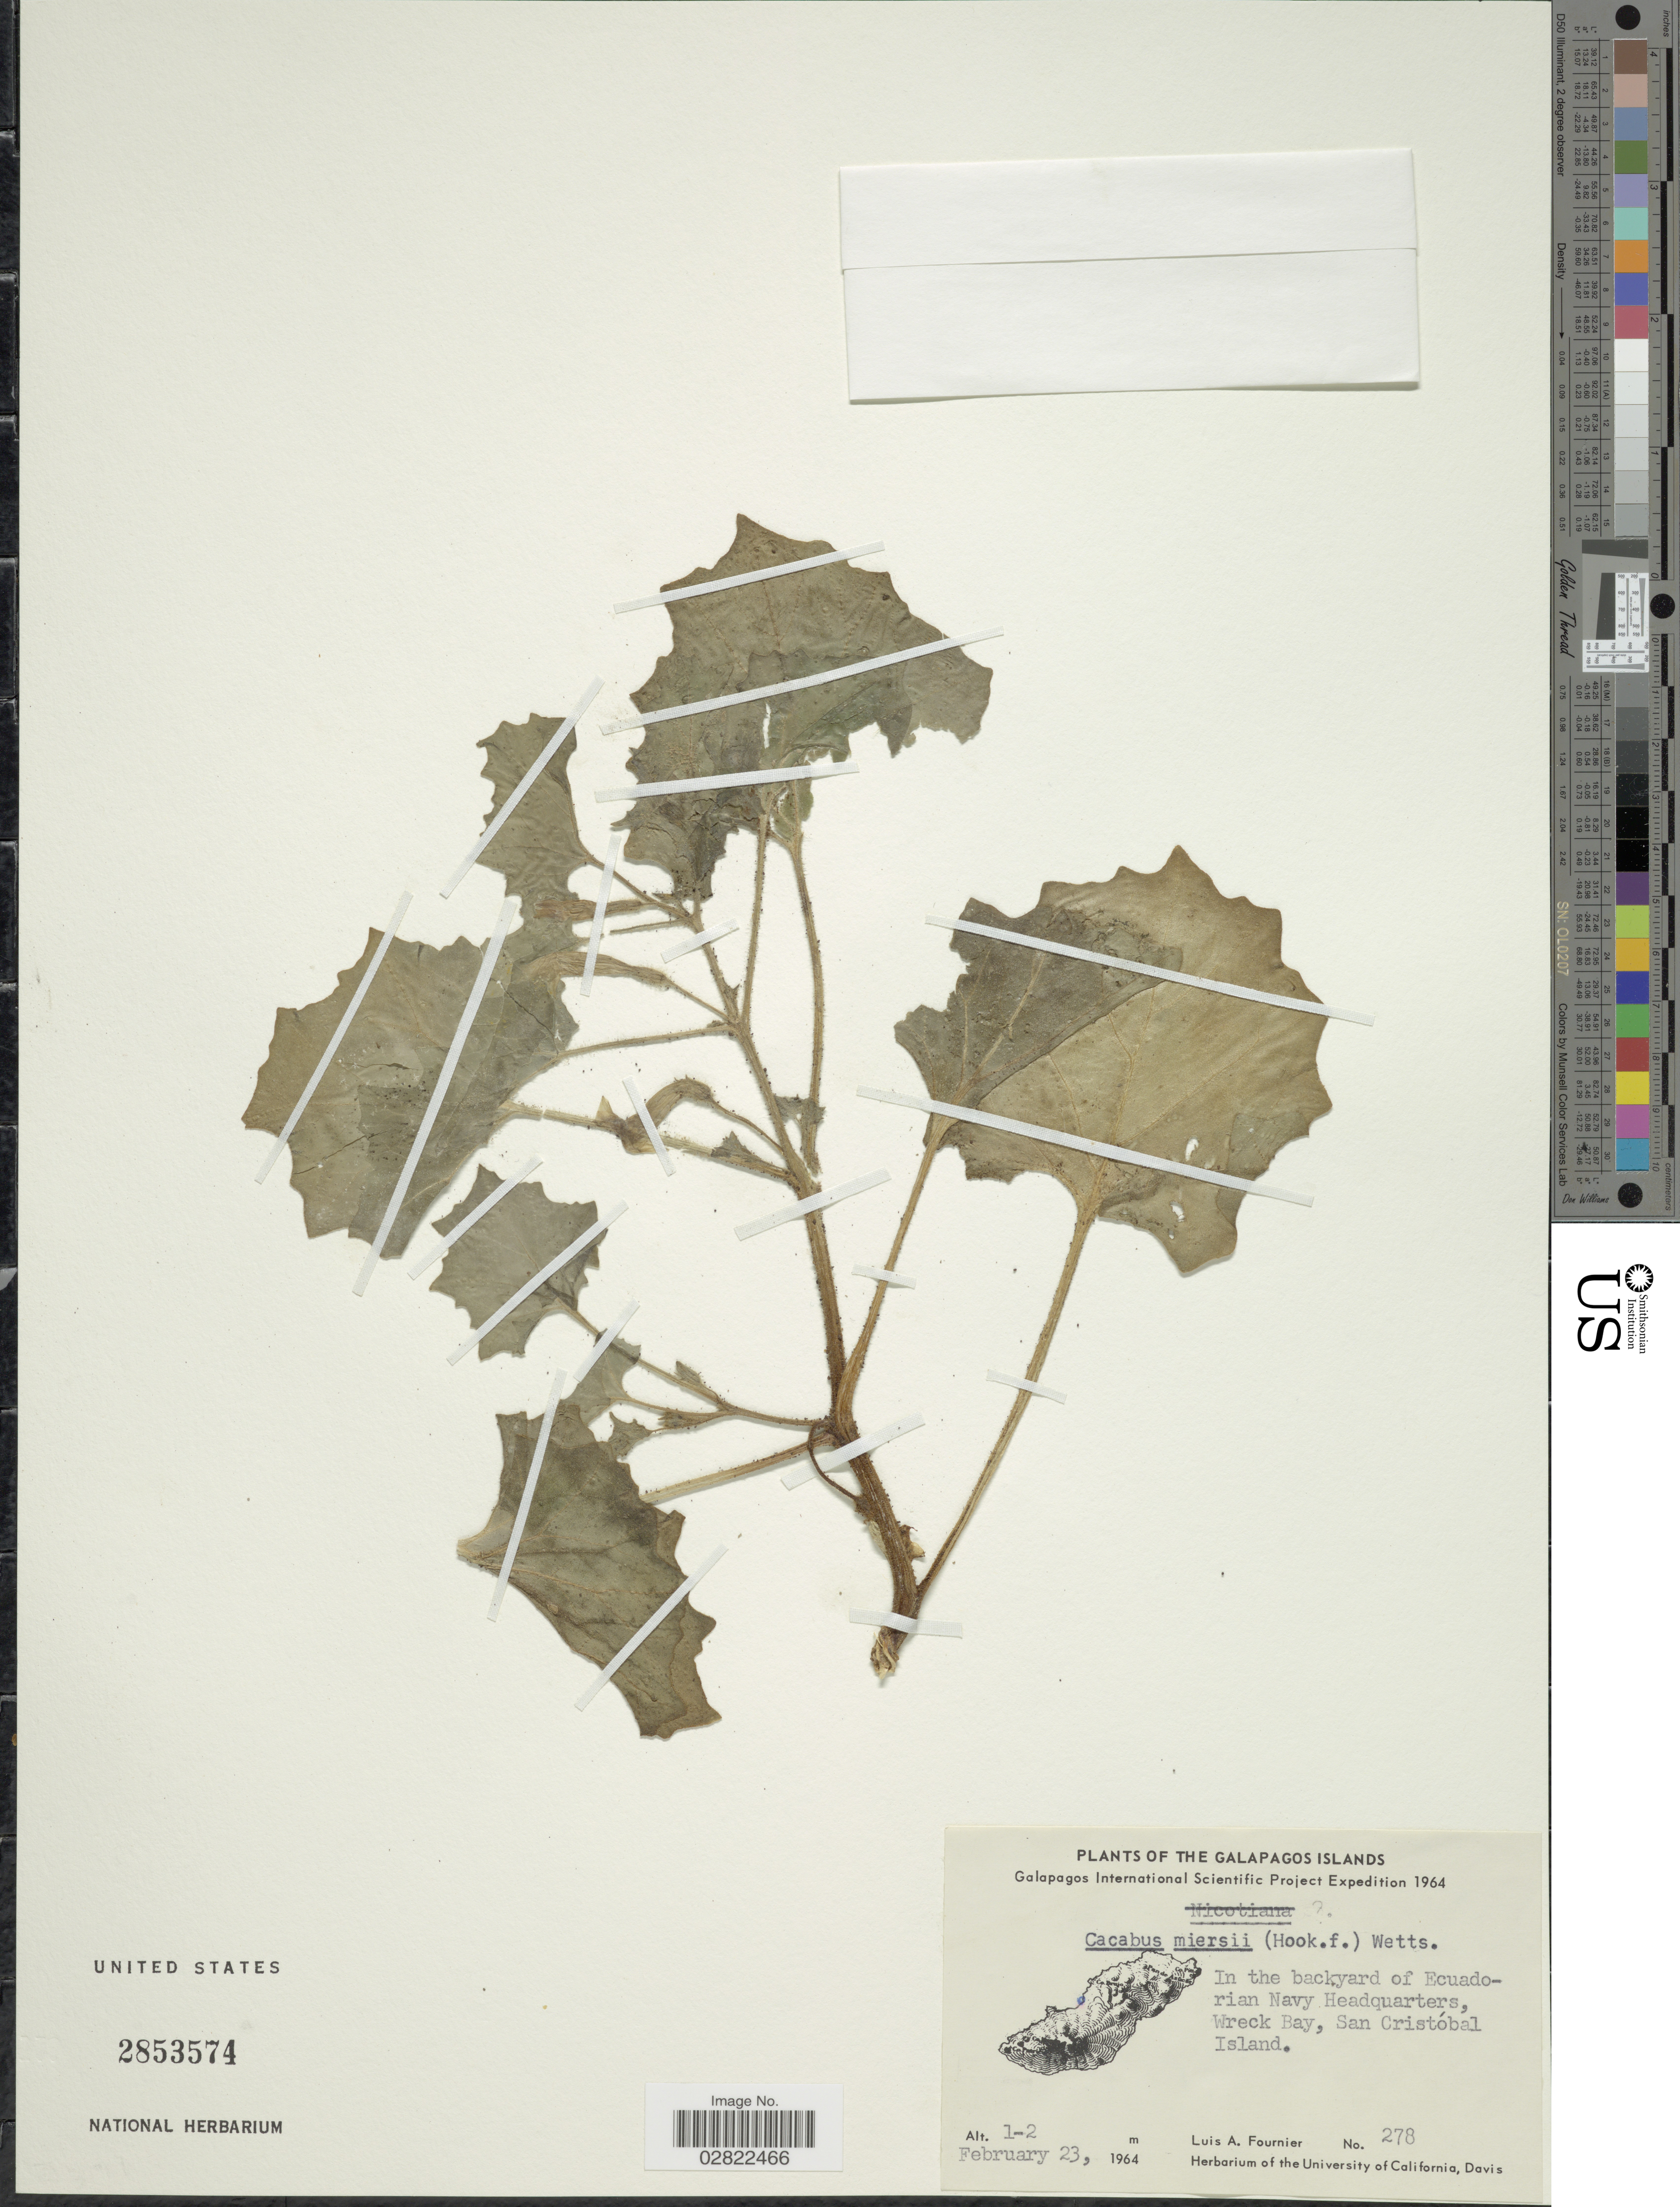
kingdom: Plantae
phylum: Tracheophyta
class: Magnoliopsida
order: Solanales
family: Solanaceae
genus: Exodeconus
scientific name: Exodeconus miersii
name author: (Hook. f.) D'Arcy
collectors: L. A. Fournier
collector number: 278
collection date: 1964-02-23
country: Ecuador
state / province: Colón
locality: The Galapagos Islands, In the backyard of Ecuadorian Navy Headquarters, Wreck Bay, San Cristóbal Island.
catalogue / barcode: US 2853574